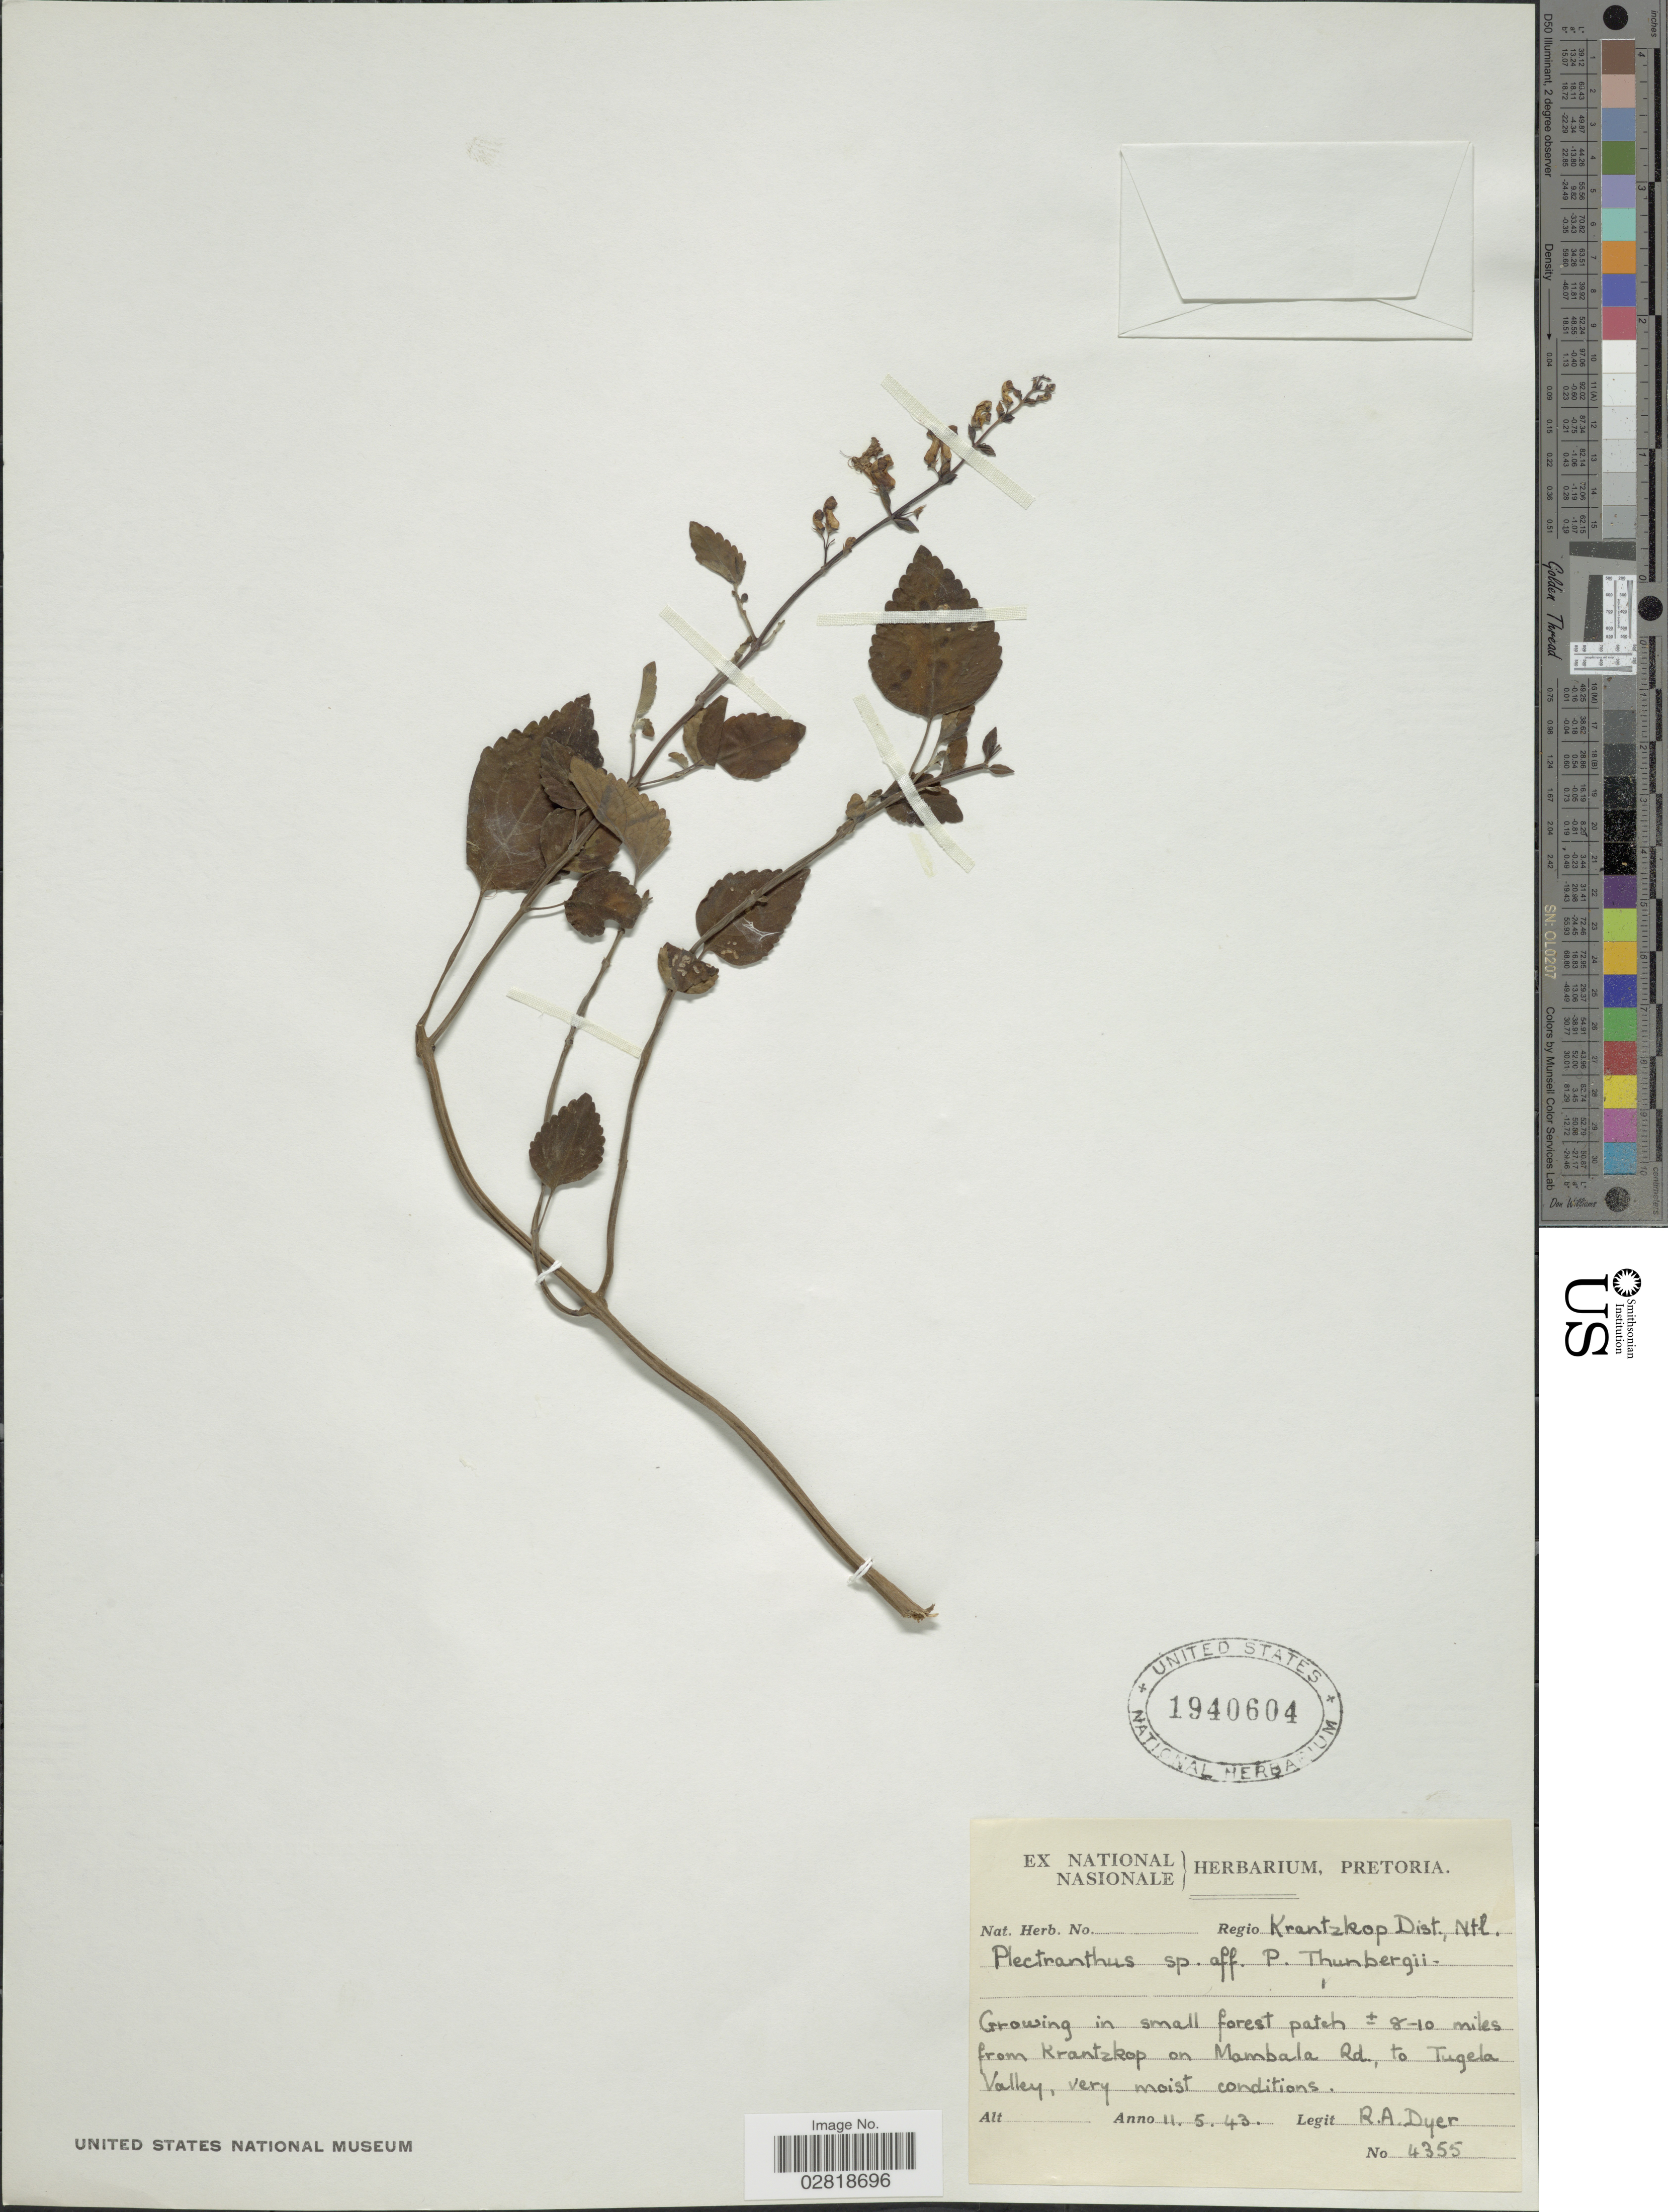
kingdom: Plantae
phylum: Tracheophyta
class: Magnoliopsida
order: Lamiales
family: Lamiaceae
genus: Plectranthus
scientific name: Plectranthus thunbergii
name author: Benth.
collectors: R. A. Dyer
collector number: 4355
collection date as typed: Transcribed d/m/y: 11/5/43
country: South Africa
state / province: KwaZulu-Natal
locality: Regio Krantzkop Dist., Ntl. Growing in small forest patch ± 8-10 miles from Krantzkop on Mambala Rd., to Tugela Valley.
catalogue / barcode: US 1940604